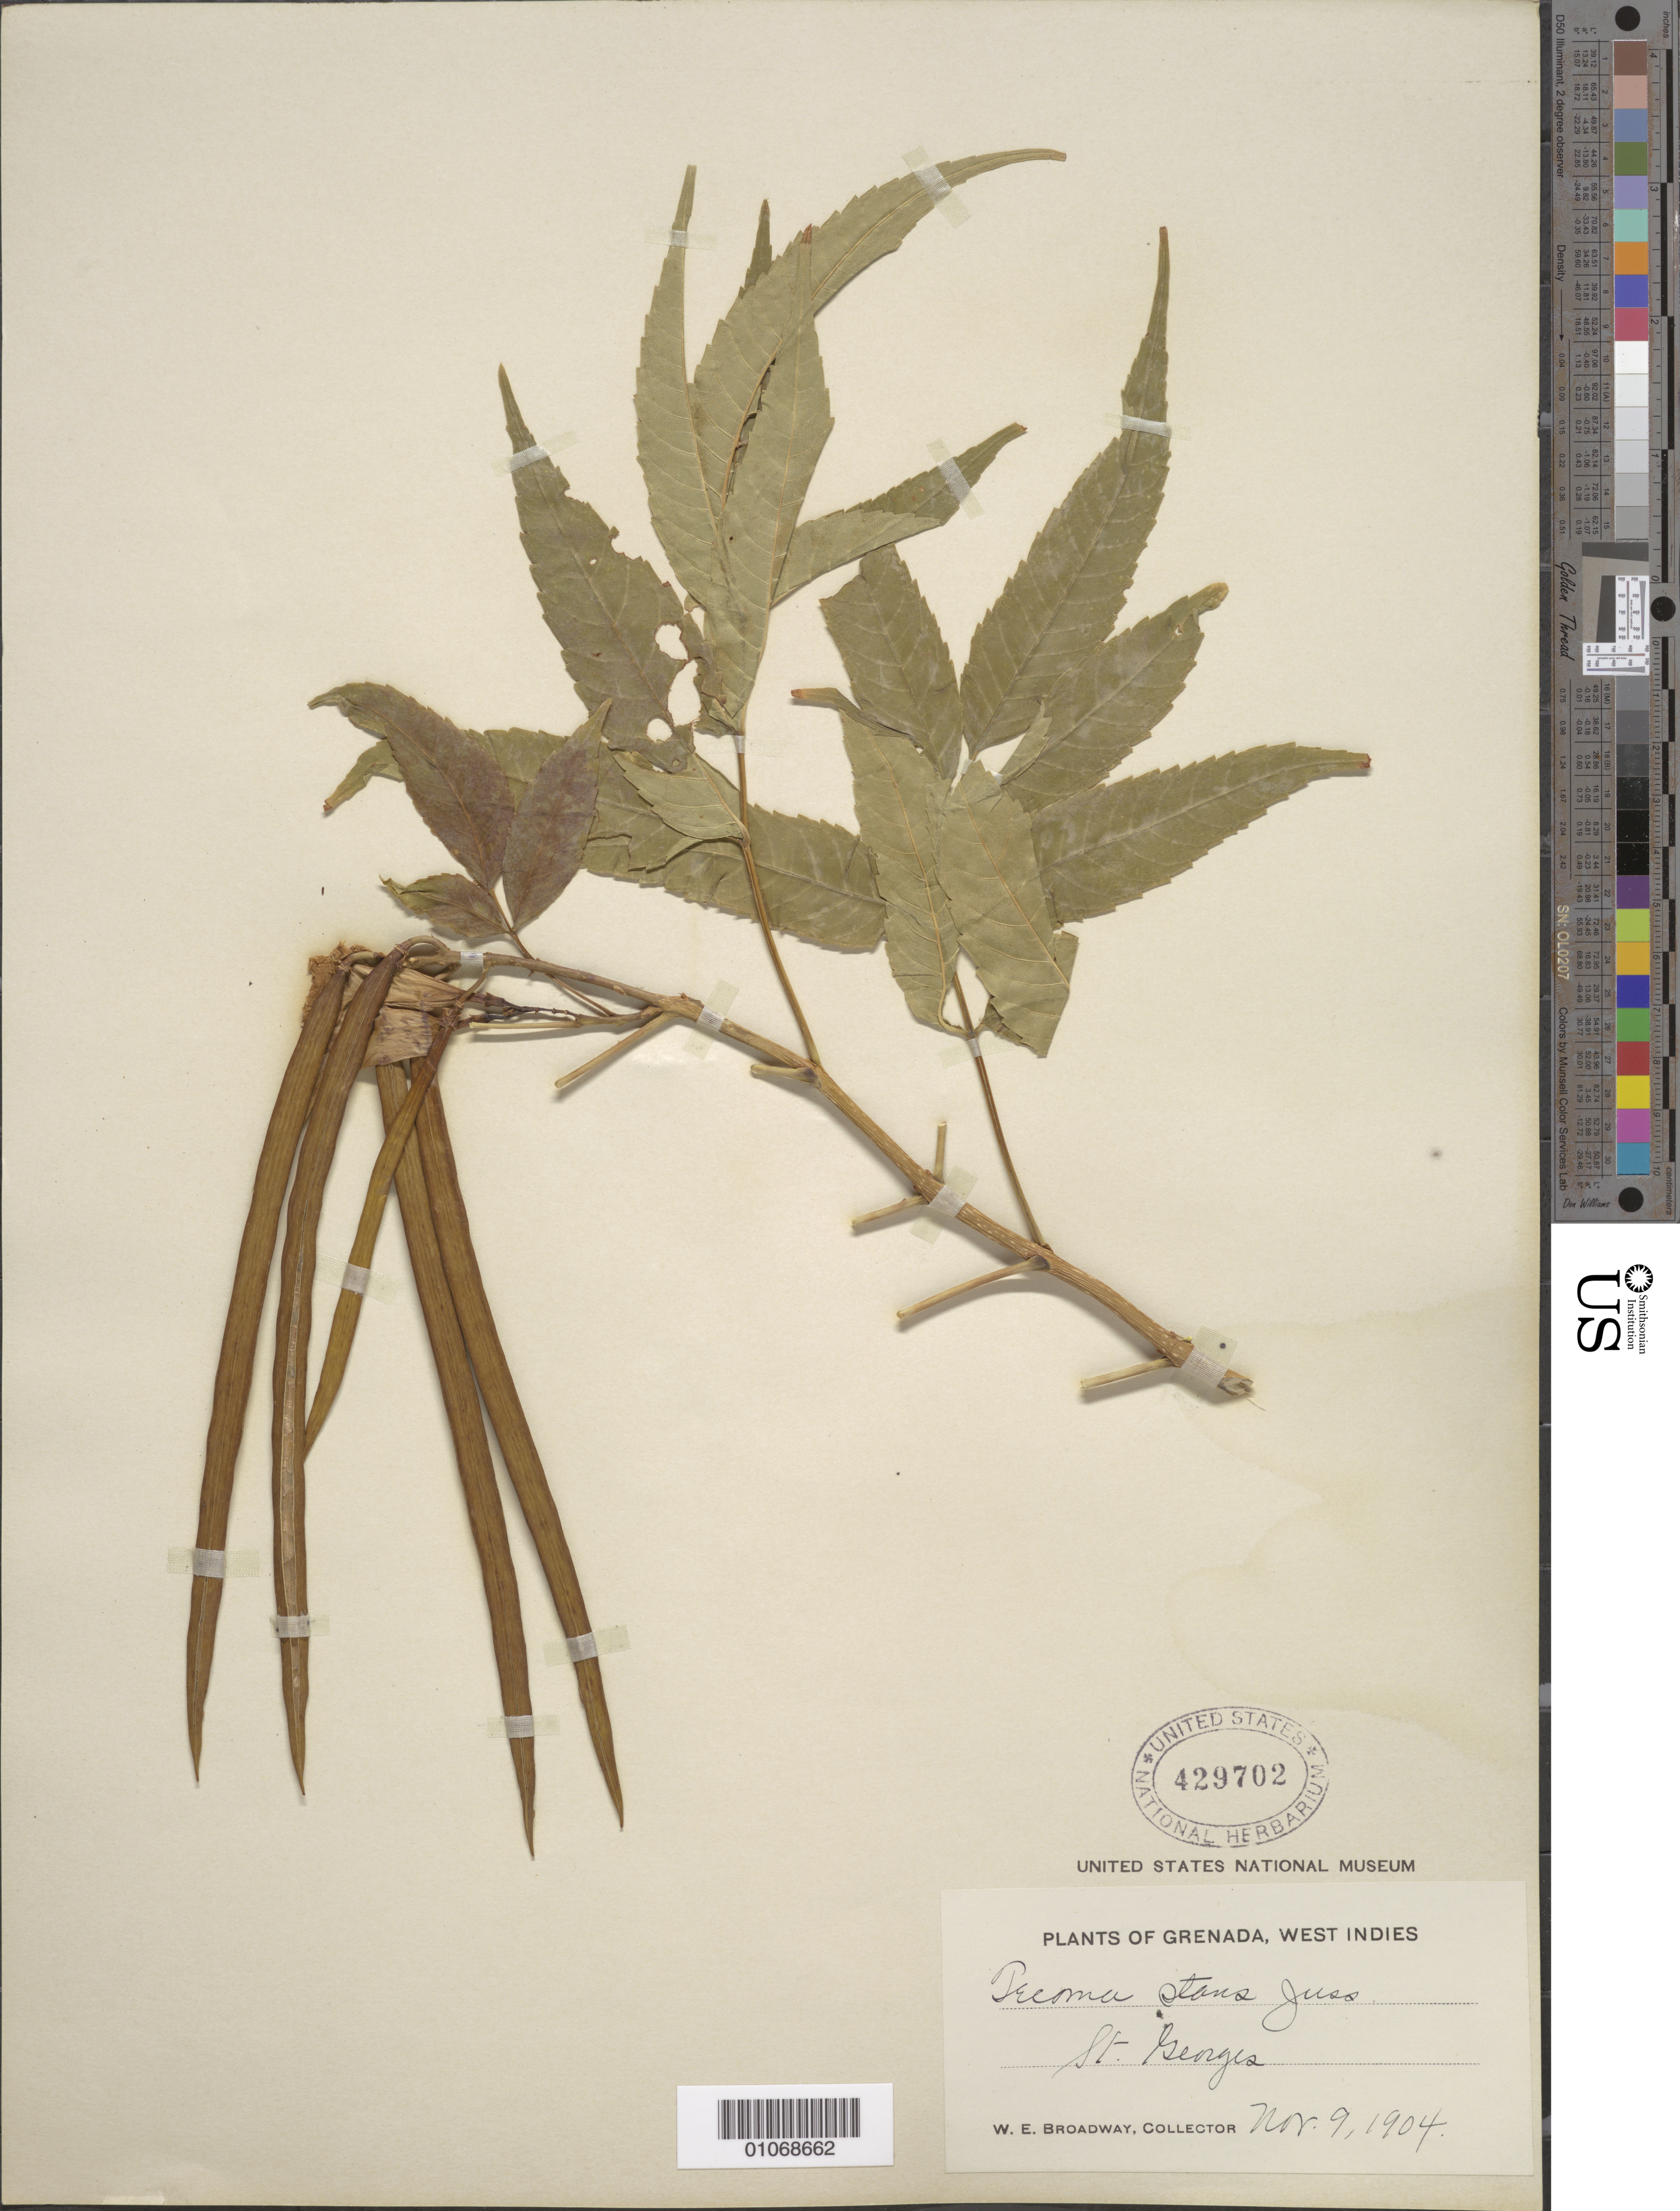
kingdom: Plantae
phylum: Tracheophyta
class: Magnoliopsida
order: Lamiales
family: Bignoniaceae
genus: Tecoma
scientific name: Tecoma stans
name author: (L.) Juss. ex Kunth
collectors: W. E. Broadway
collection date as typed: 09 Nov 1904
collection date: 1904-11-09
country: Grenada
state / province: Saint George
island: Grenada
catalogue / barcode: US 429702